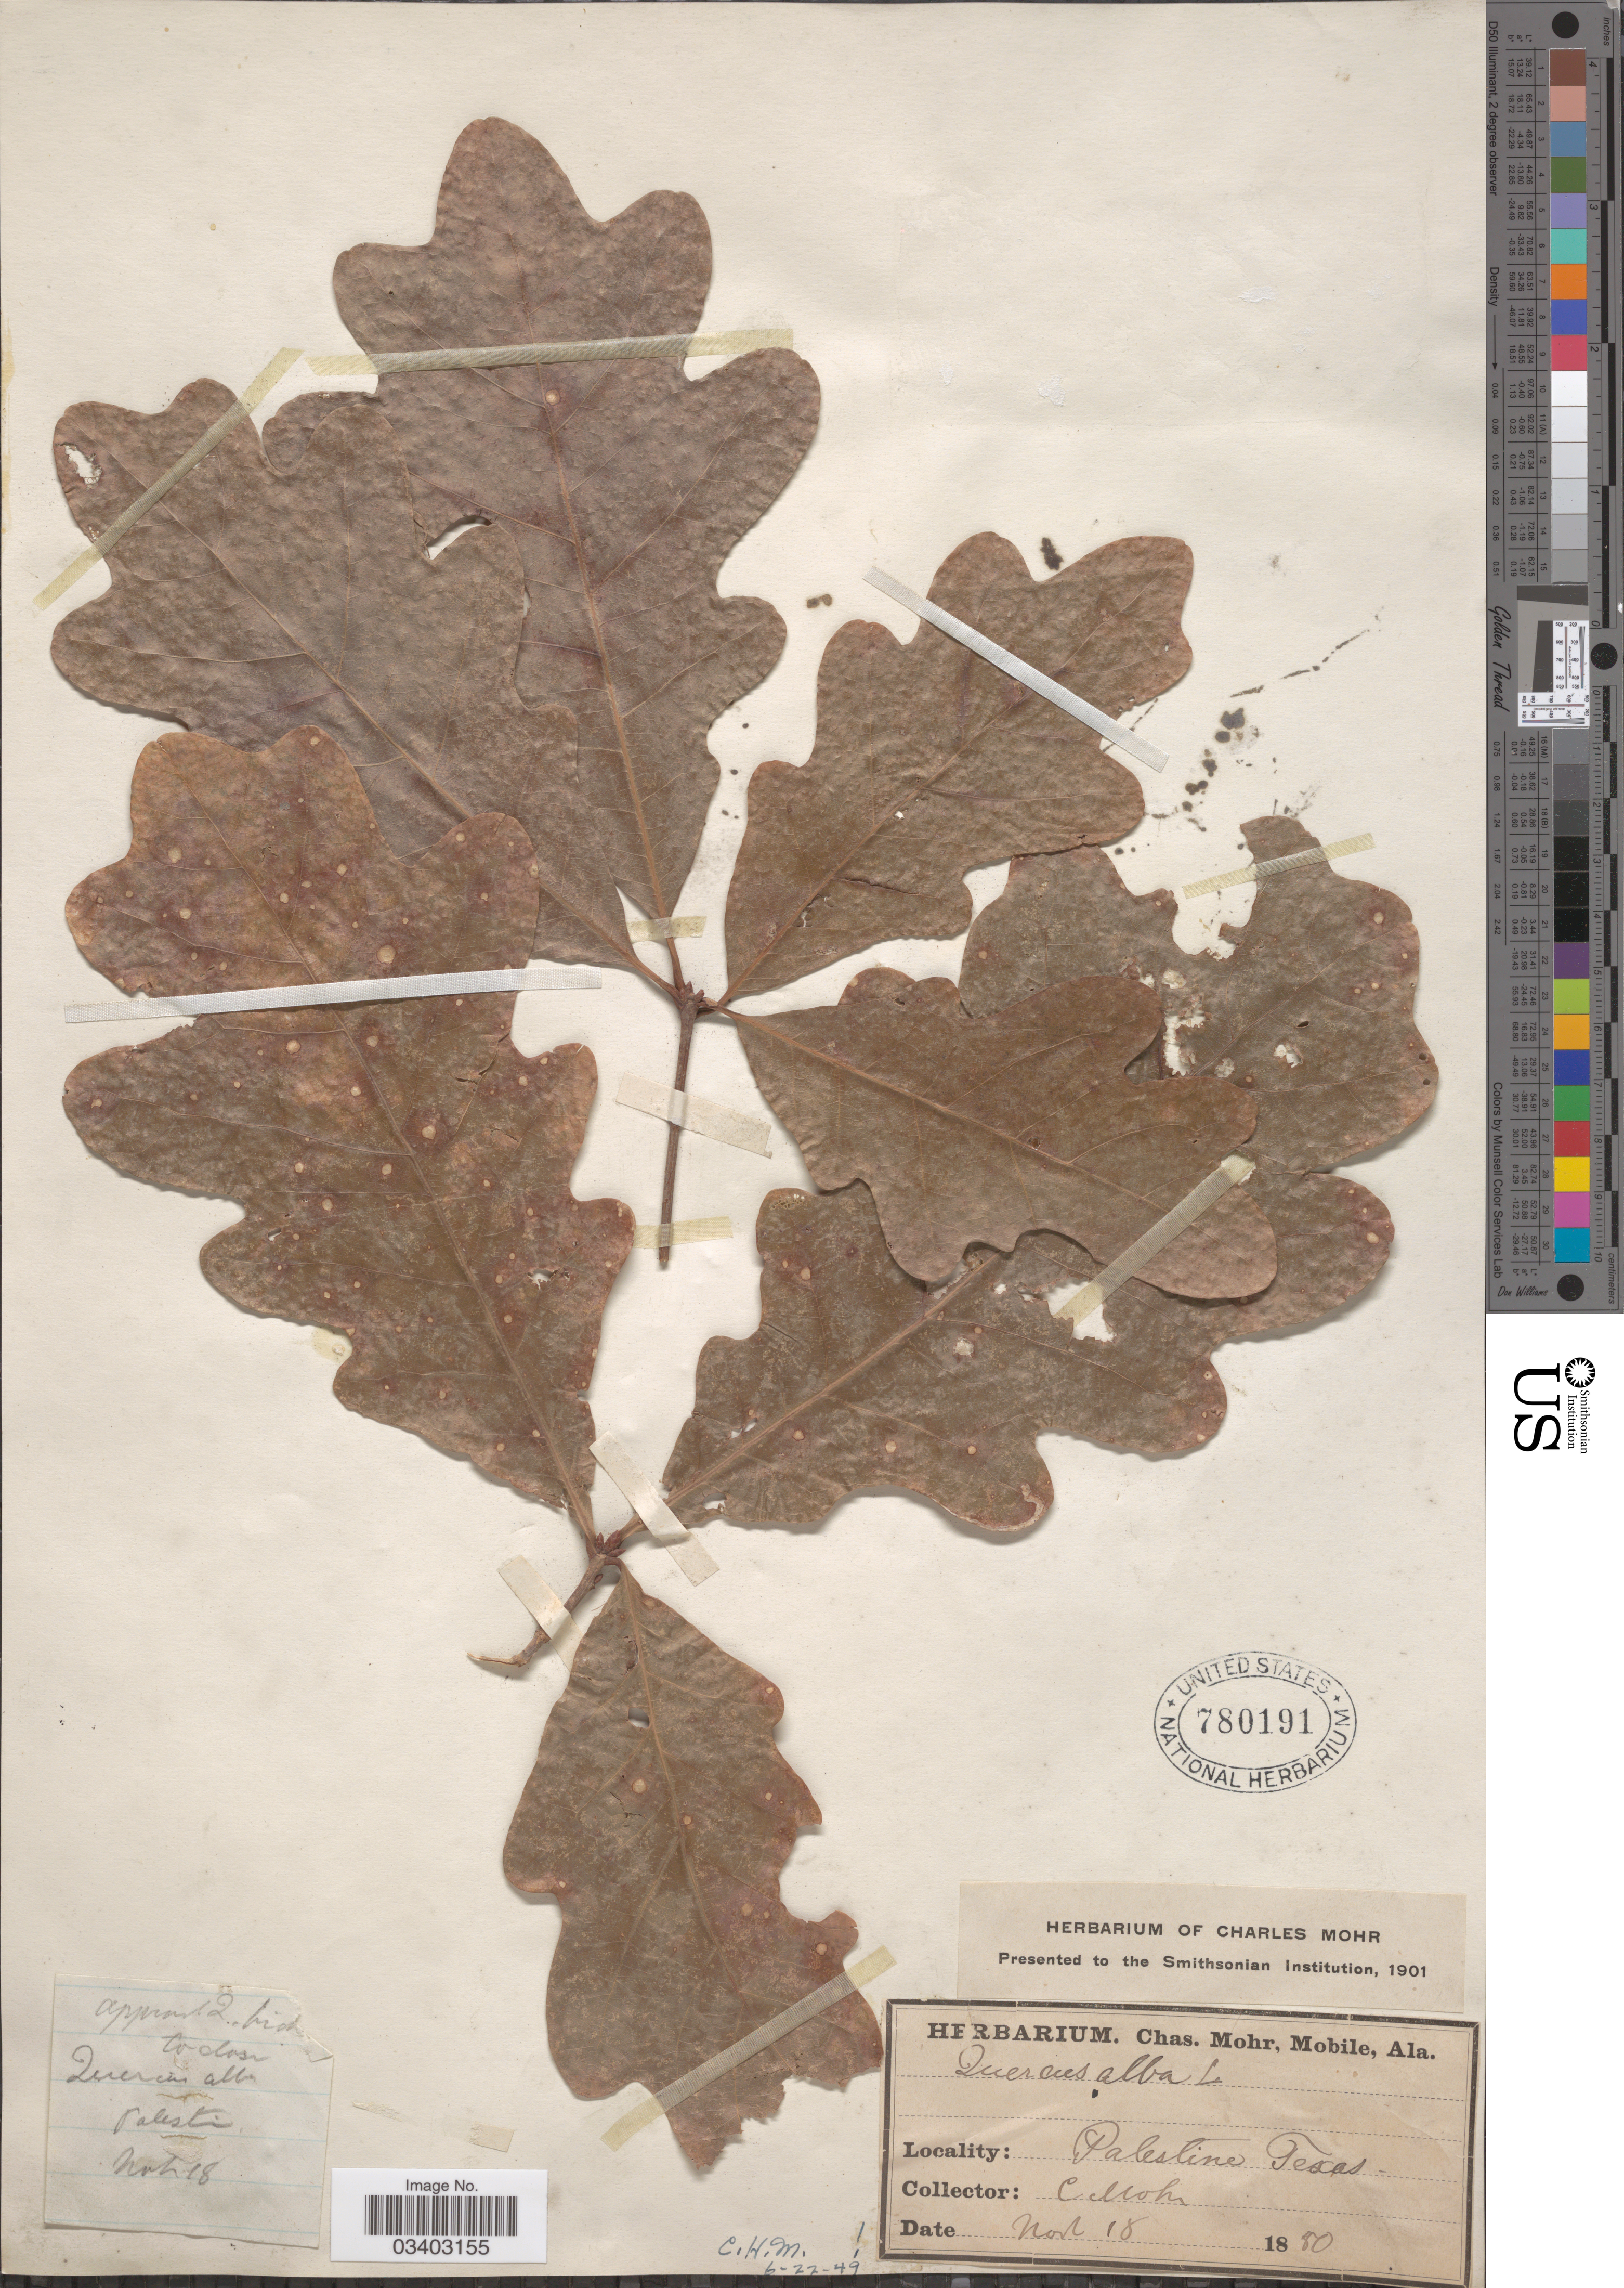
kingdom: Plantae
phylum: Tracheophyta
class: Magnoliopsida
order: Fagales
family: Fagaceae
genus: Quercus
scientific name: Quercus alba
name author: L.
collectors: Mohr, C. T. (herbarium)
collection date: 1880-11-18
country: United States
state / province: Texas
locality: Palestine.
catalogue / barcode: US 780191